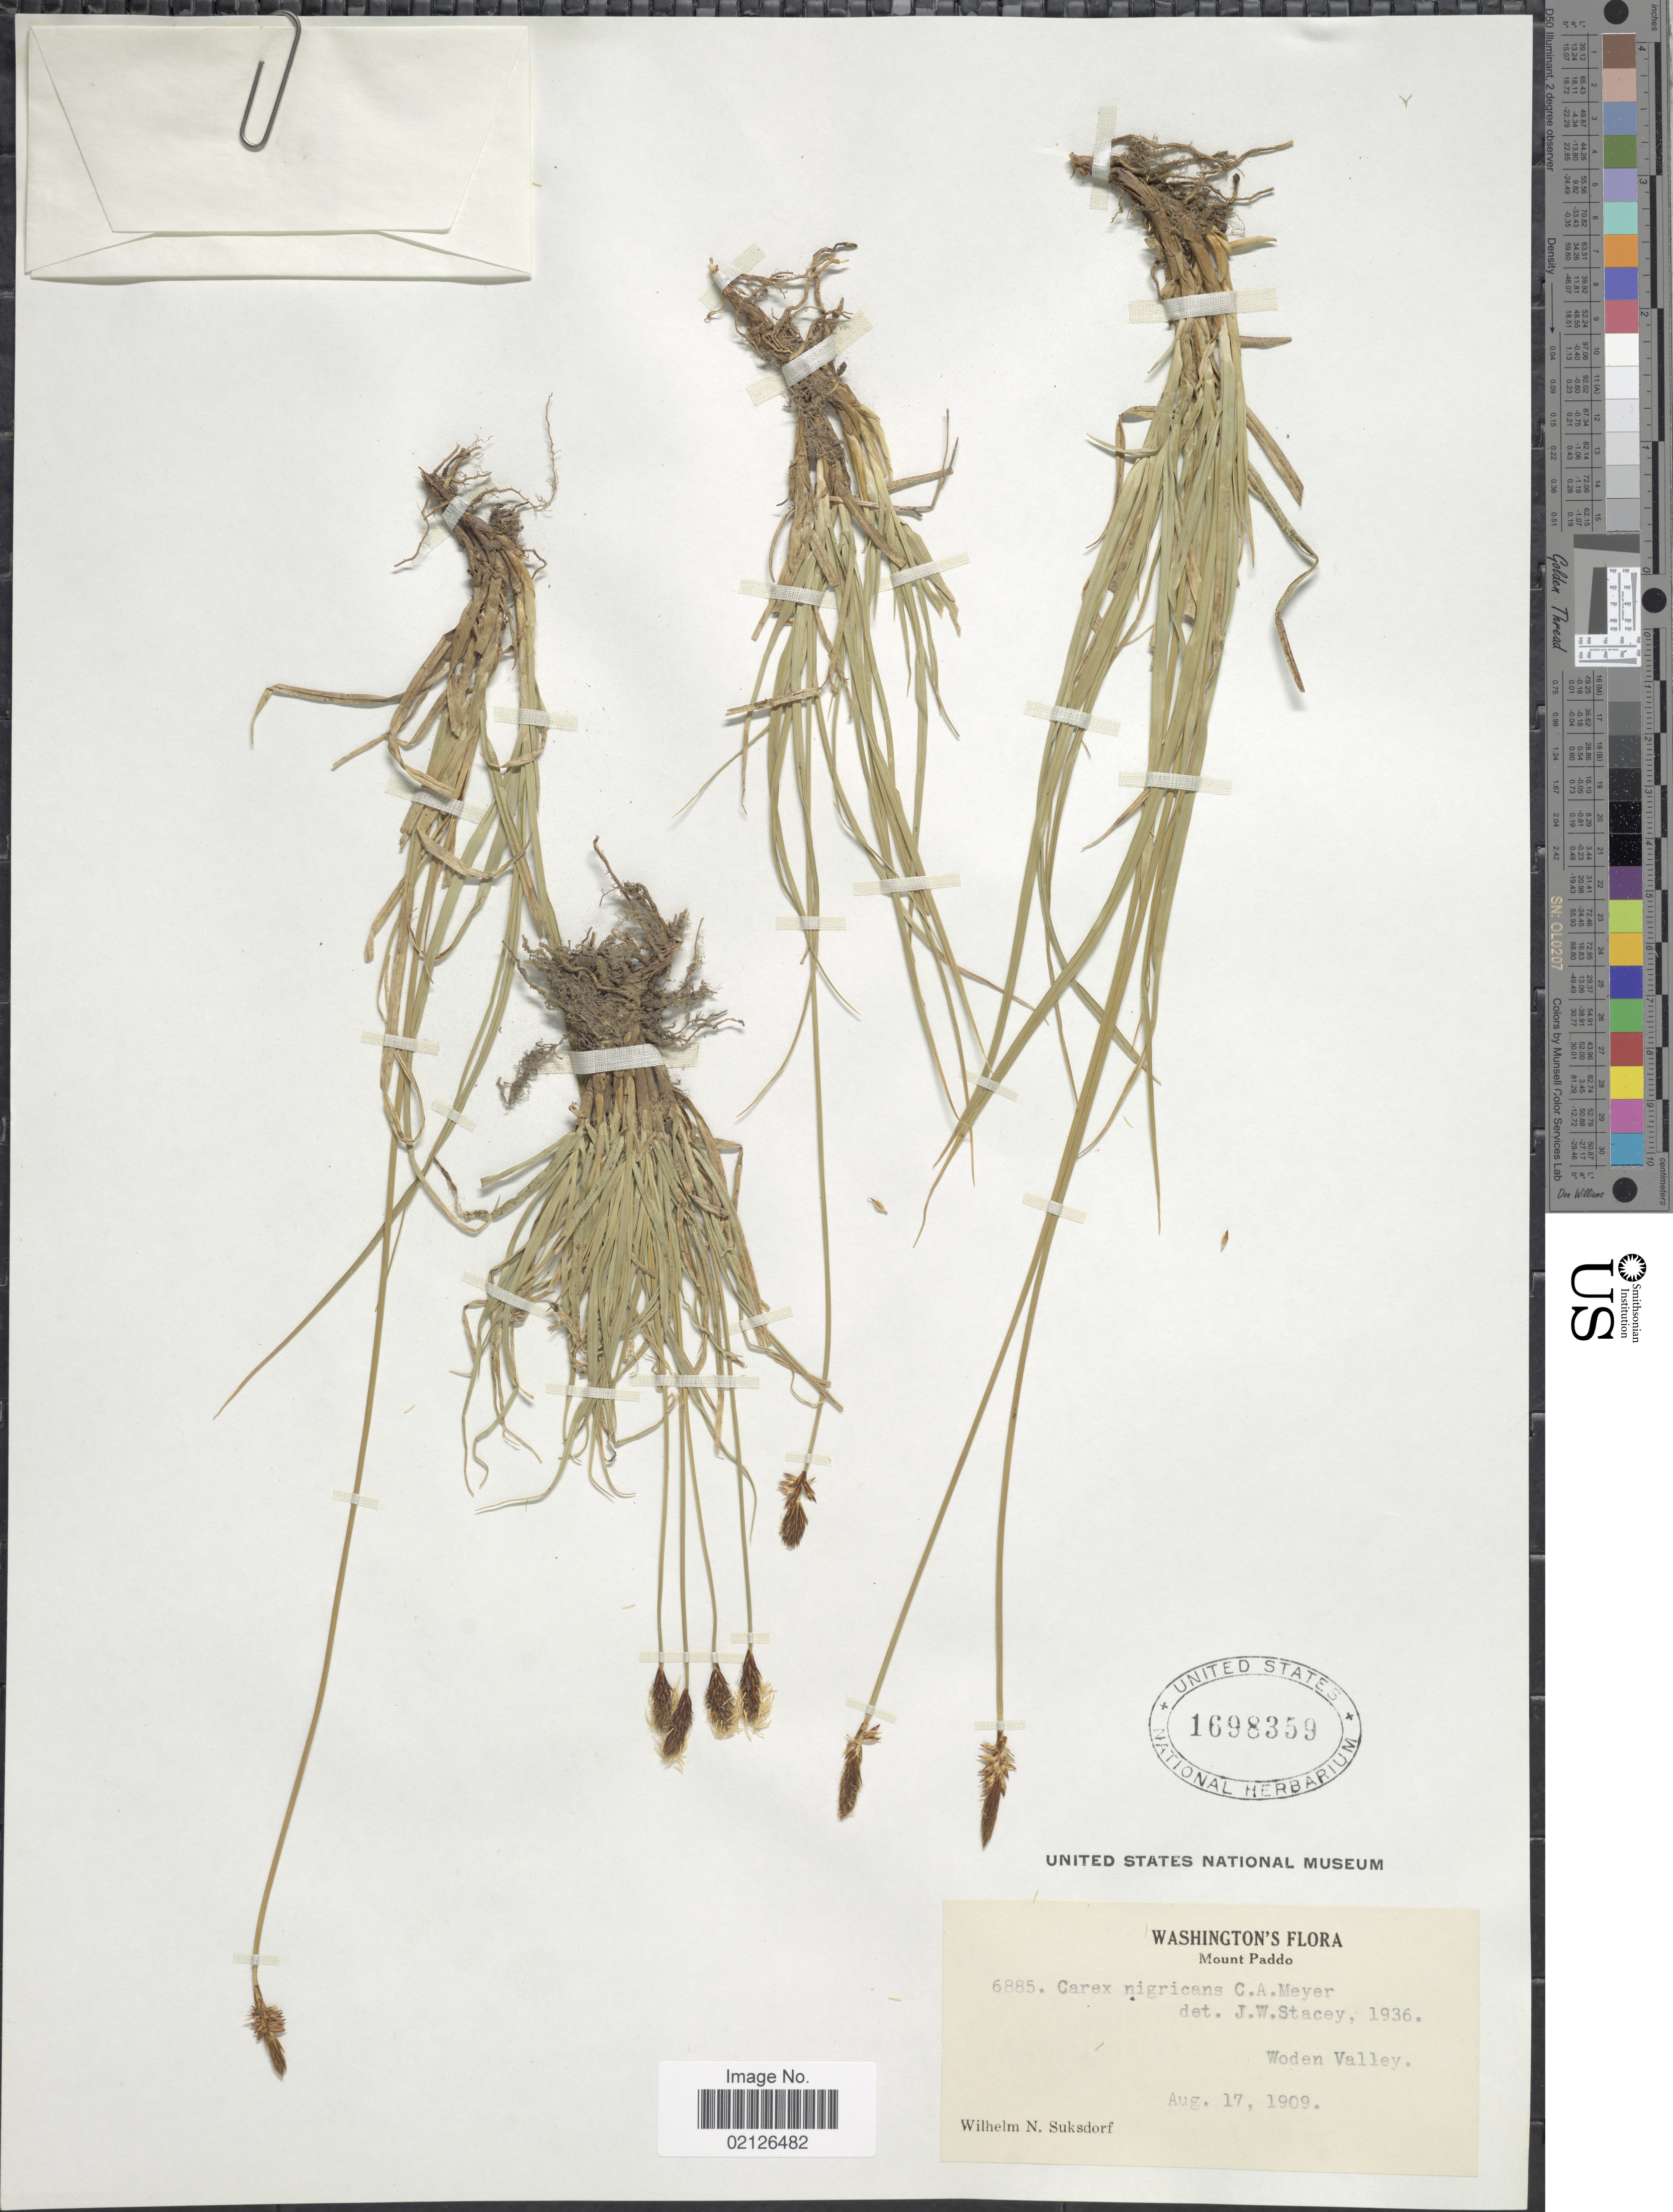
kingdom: Plantae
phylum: Tracheophyta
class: Liliopsida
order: Poales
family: Cyperaceae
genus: Carex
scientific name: Carex nigricans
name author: C.A. Mey.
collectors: W. N. Suksdorf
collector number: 6885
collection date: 1909-08-17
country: United States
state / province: Washington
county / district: Skamania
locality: Mount Paddo, Woden Valley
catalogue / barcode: US 1698359